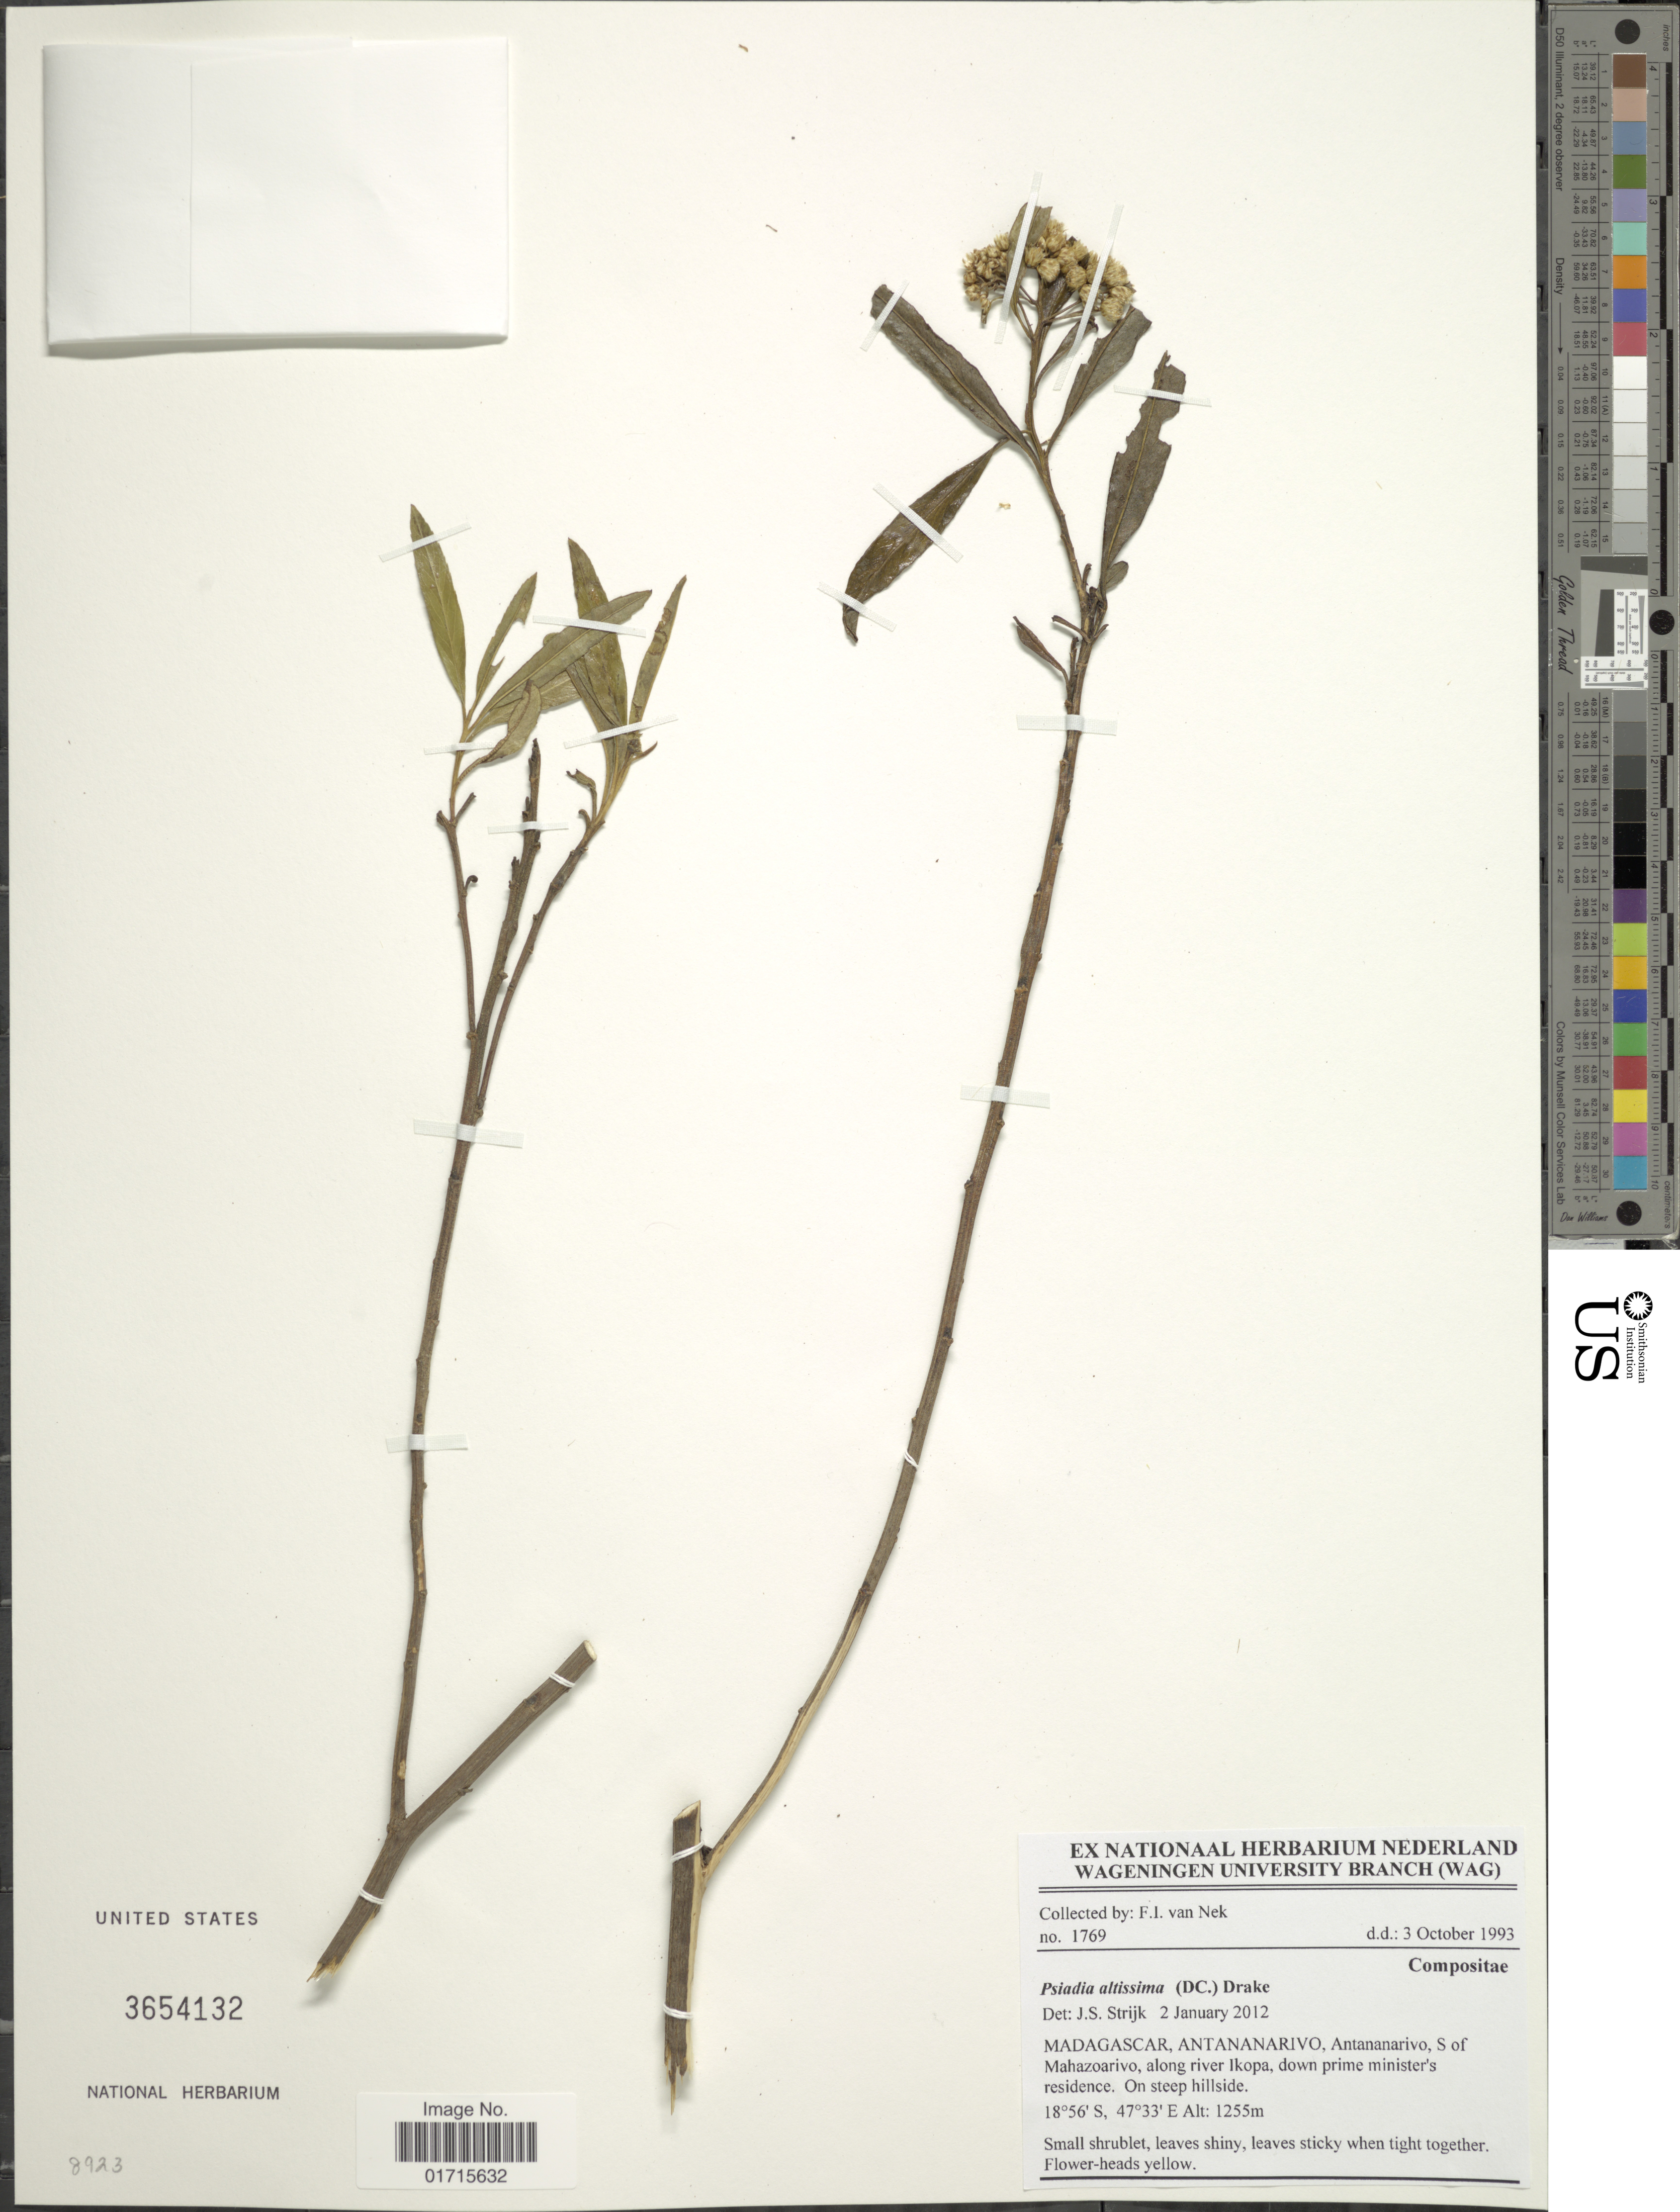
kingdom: Plantae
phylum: Tracheophyta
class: Magnoliopsida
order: Asterales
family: Asteraceae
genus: Psiadia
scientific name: Psiadia altissima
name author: Benth.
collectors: F. van Nek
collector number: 1769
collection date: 1993-10-03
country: Madagascar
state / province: Analamanga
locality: Madagascar, Antananarivo, Antananarivo, S of Mahazoarivo, along river ikopa, down prime minister's residence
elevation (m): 1255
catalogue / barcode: US 3654132